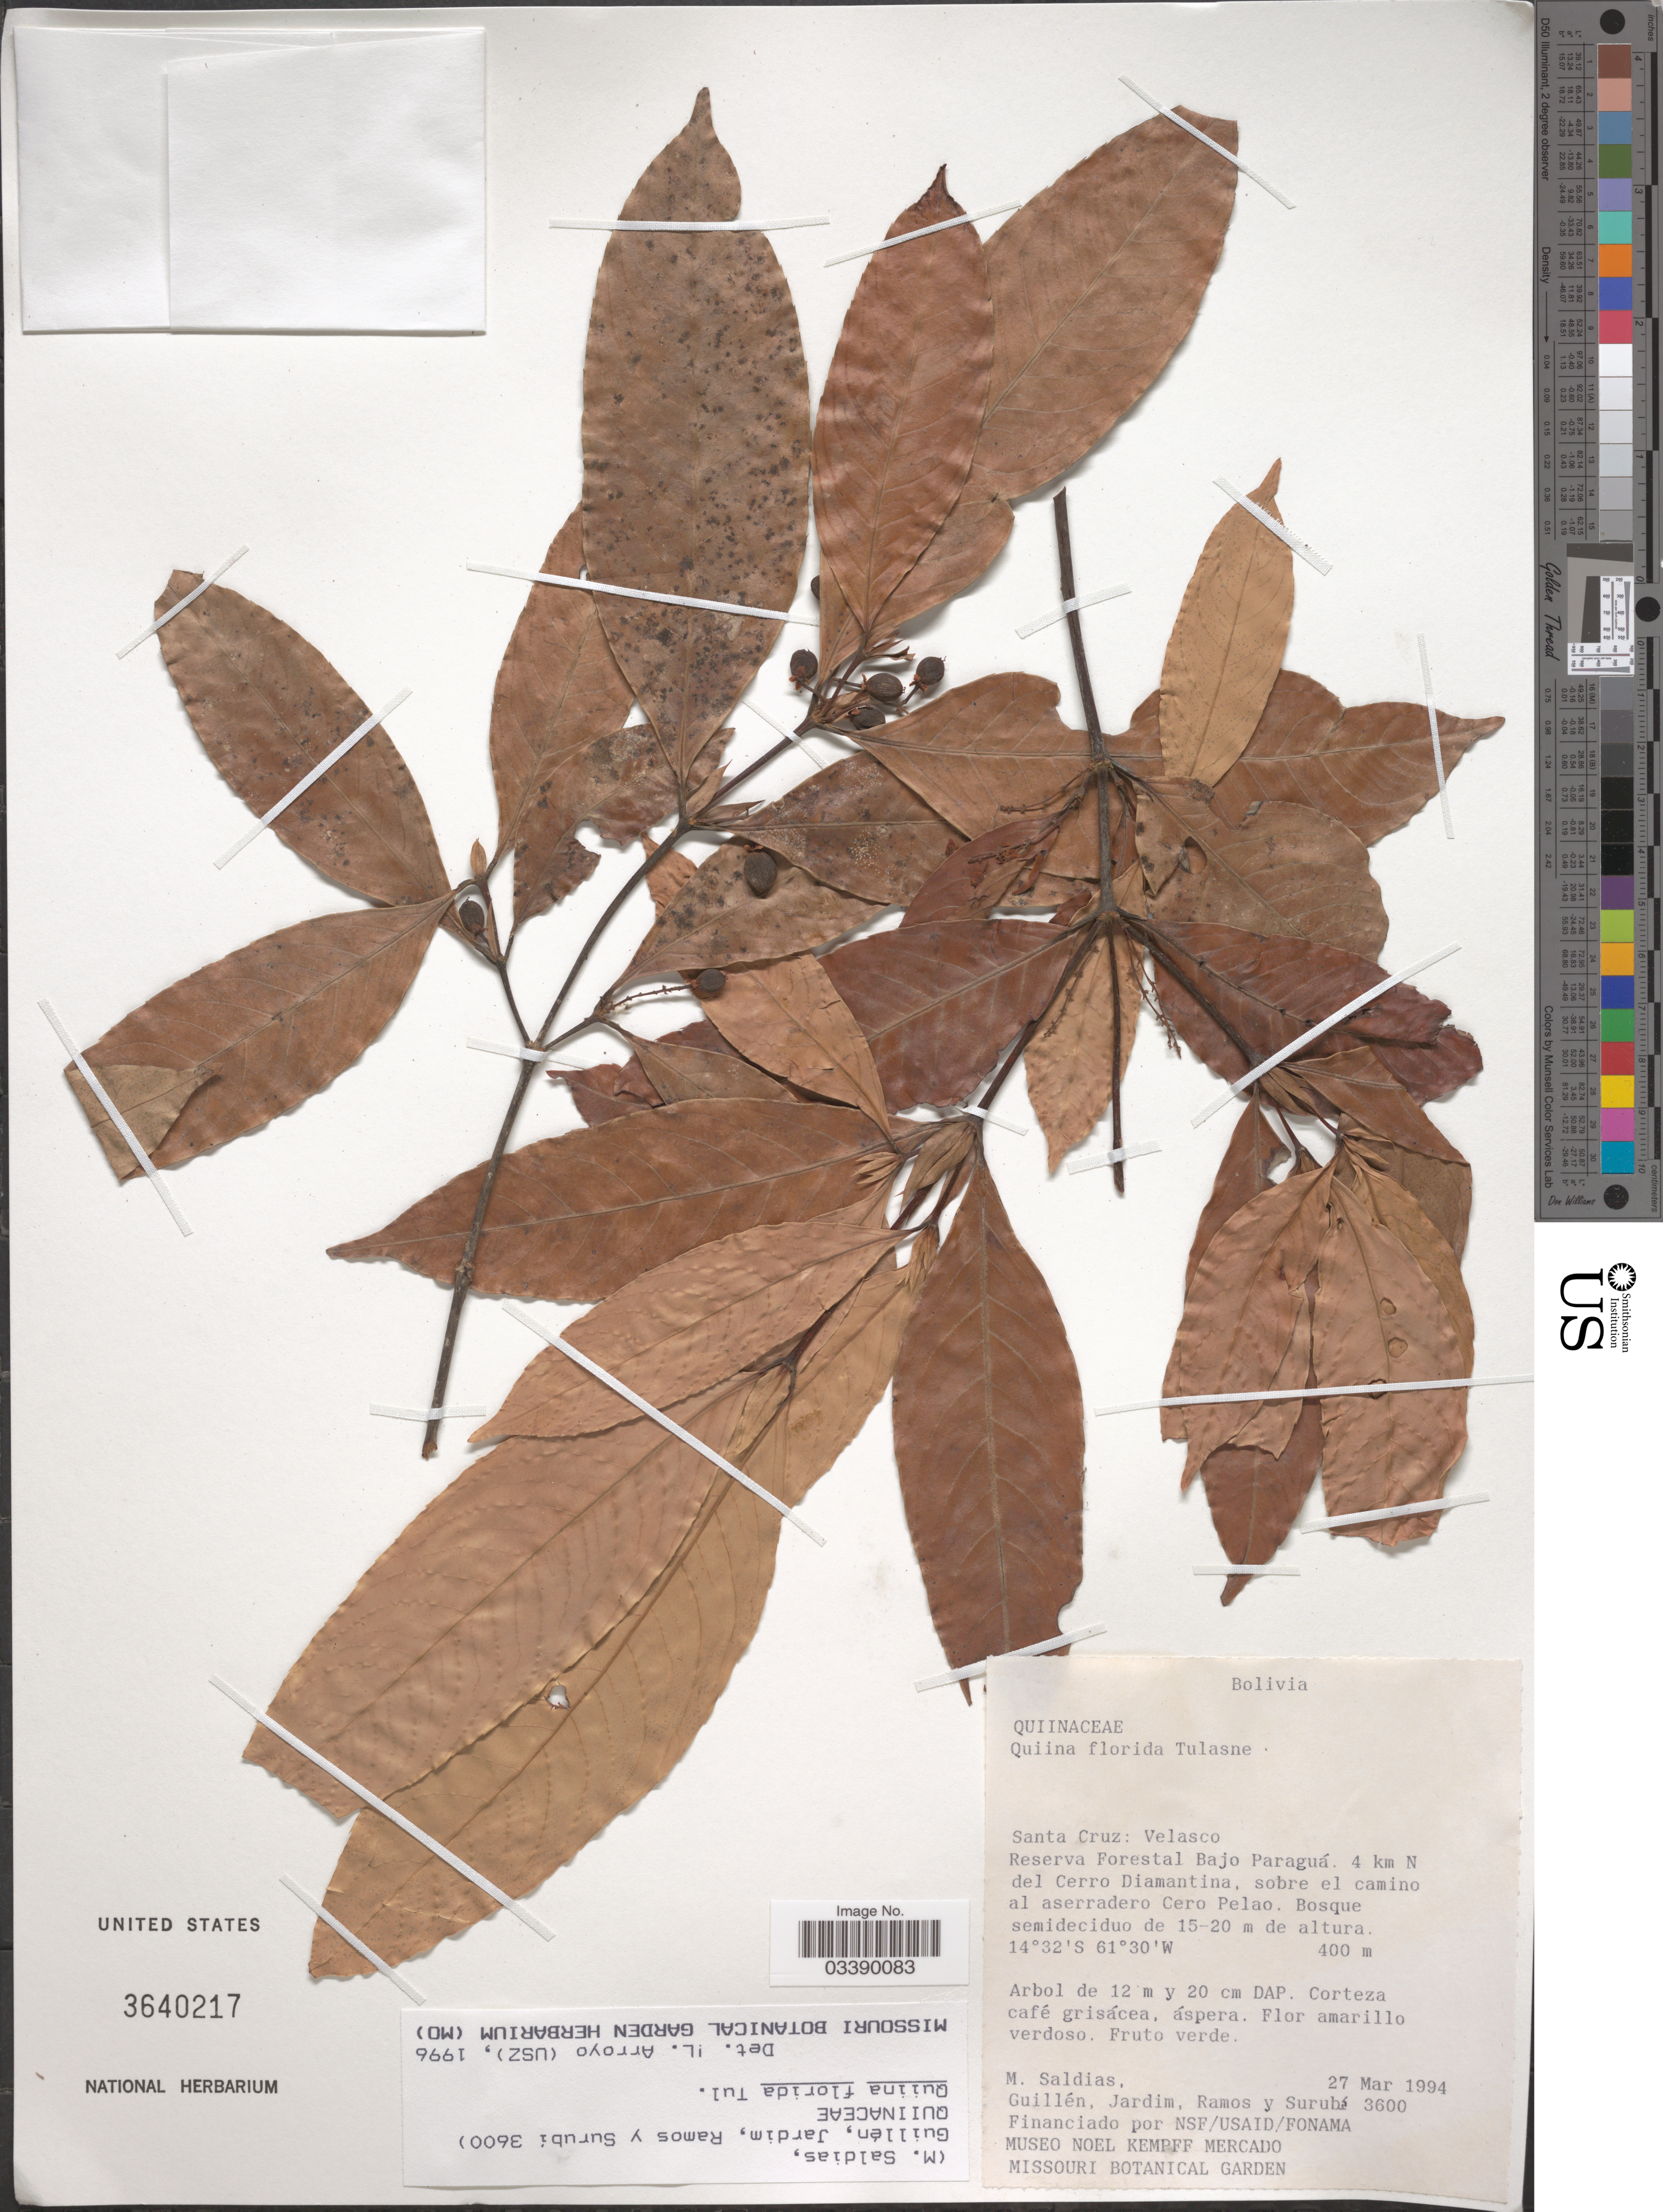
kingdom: Plantae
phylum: Tracheophyta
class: Magnoliopsida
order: Malpighiales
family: Quiinaceae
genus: Quiina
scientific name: Quiina florida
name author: Poepp. ex Tul.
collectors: M. Saldias, -- Guillen, Jardim, --, -. Ramos & Surubi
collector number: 3600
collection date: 1994-03-27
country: Bolivia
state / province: Santa Cruz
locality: Velasco Reserva Forestal Bajo Paraguá. 4 km N del Cerro Diamantina, sobre el camino al aserradero Cero Pelao.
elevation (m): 400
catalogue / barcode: US 3640217